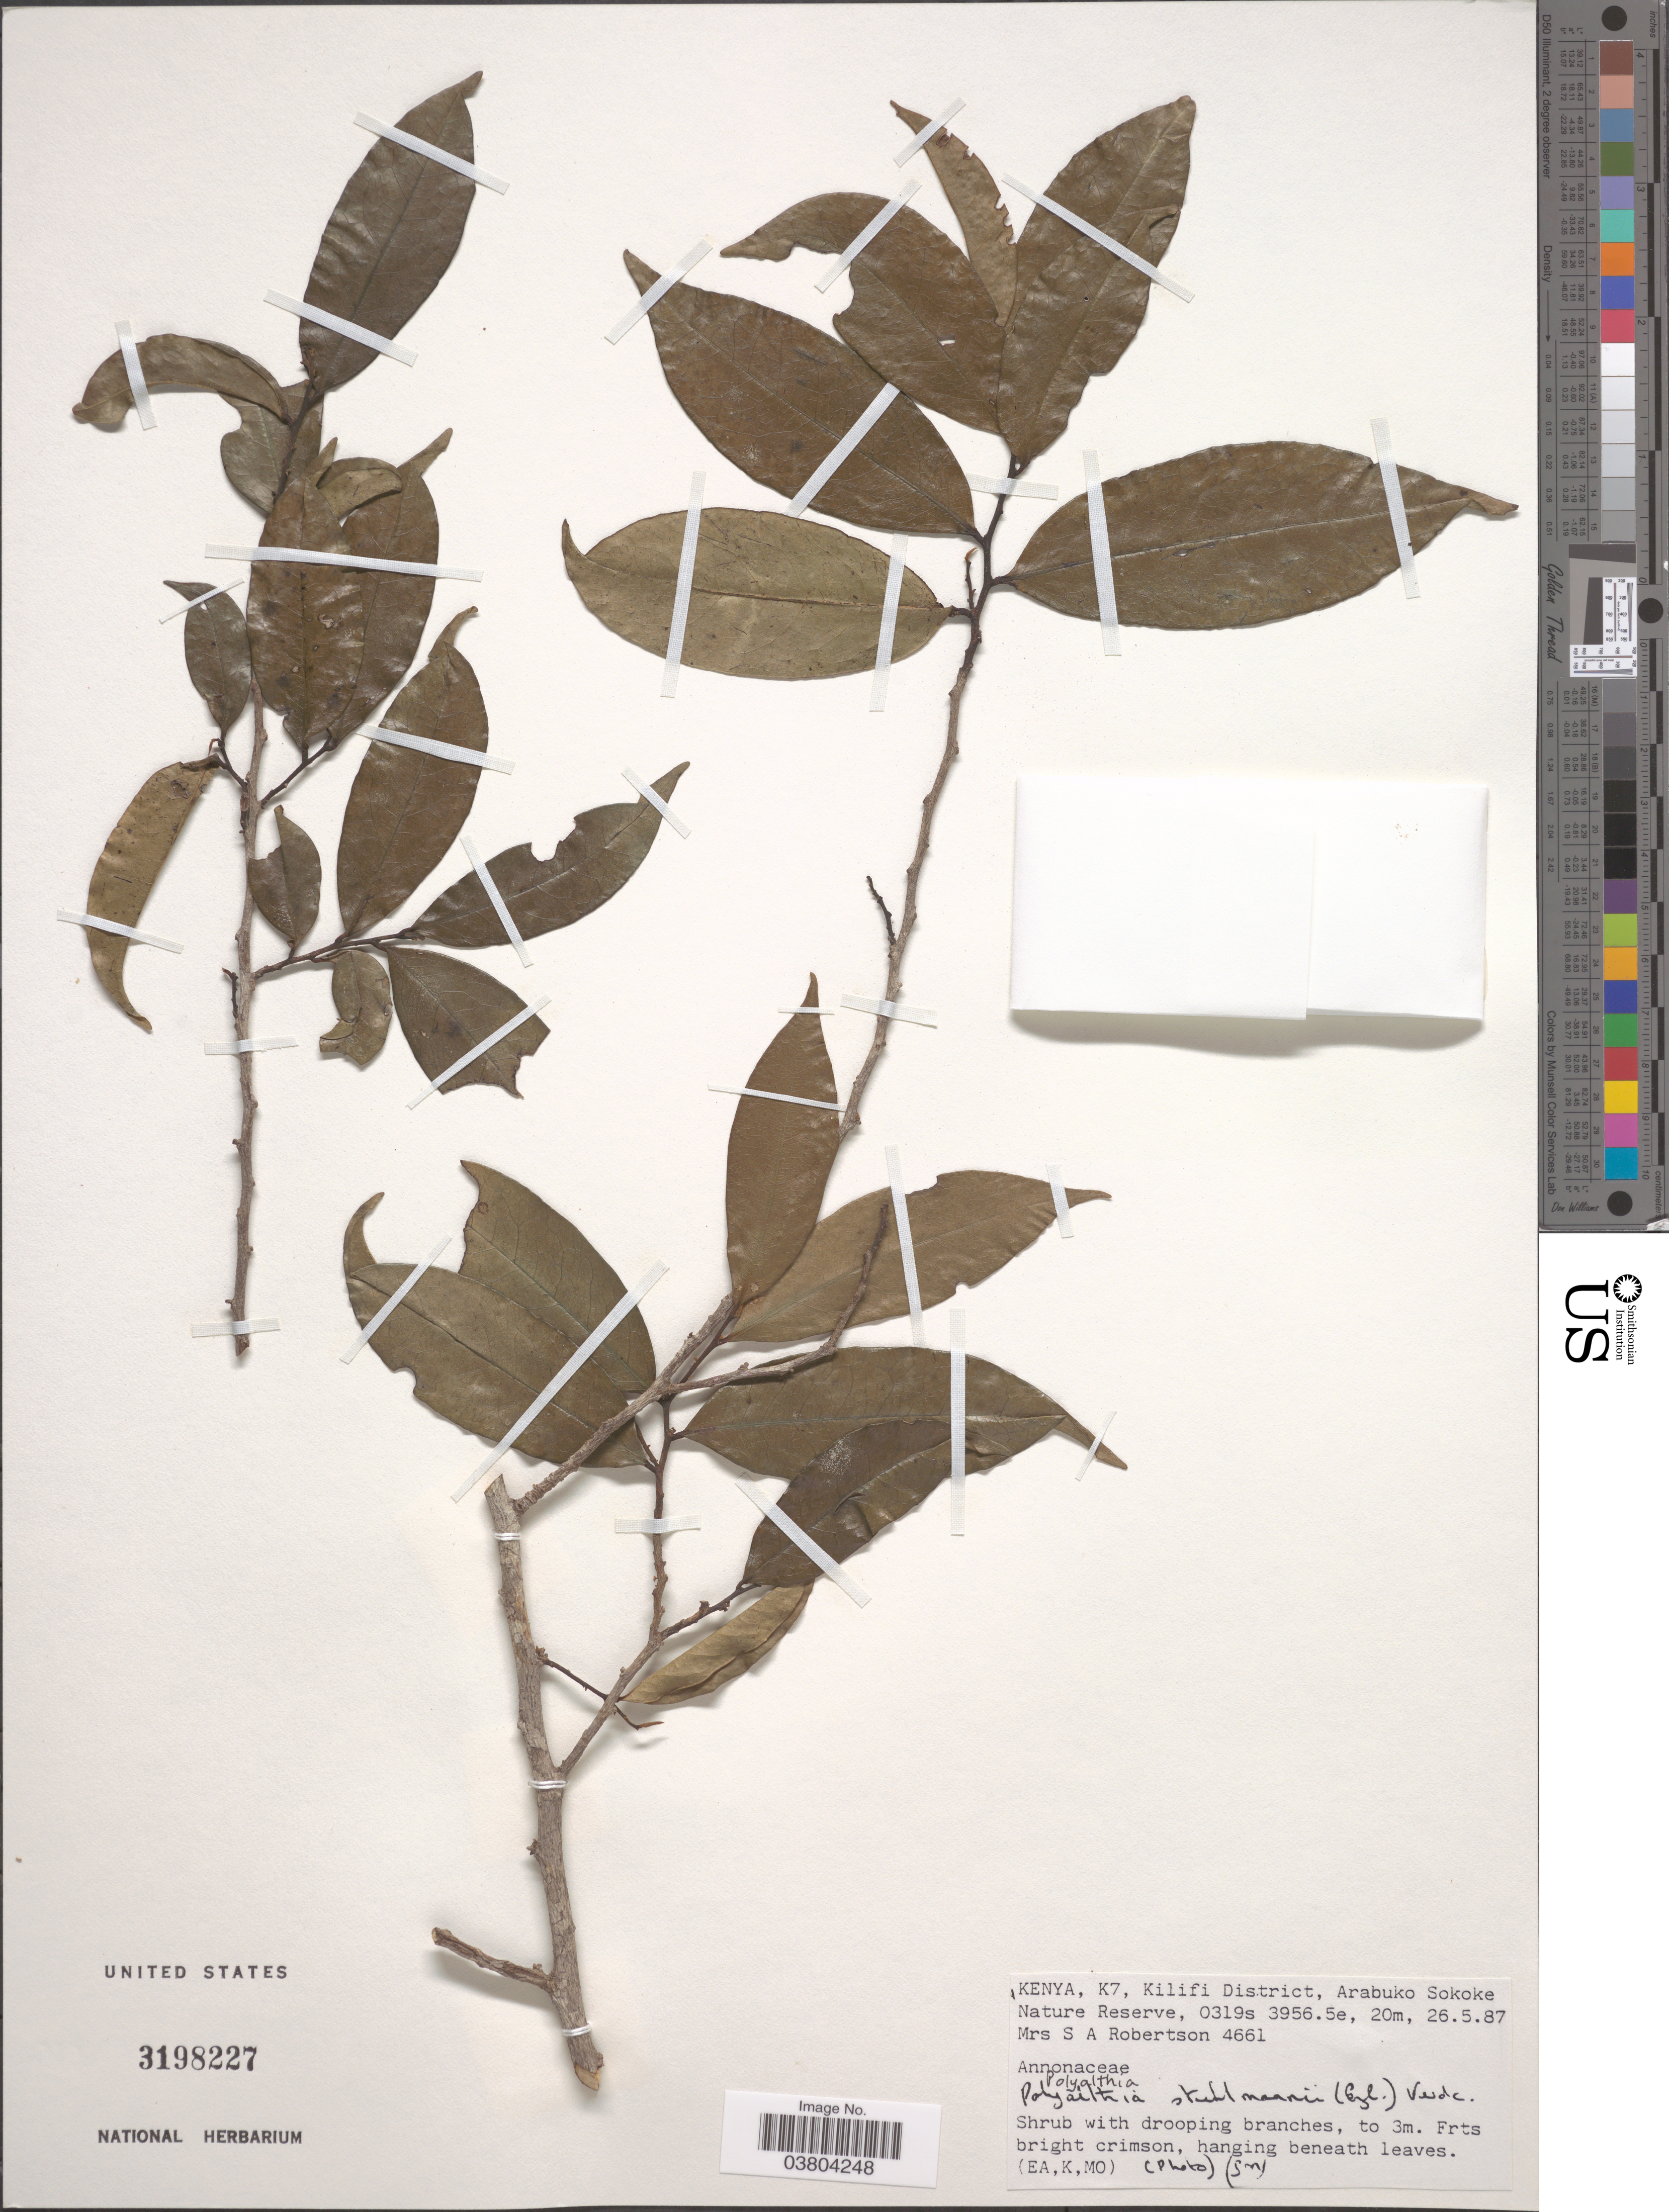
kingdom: Plantae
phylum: Tracheophyta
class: Magnoliopsida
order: Magnoliales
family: Annonaceae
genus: Polyalthia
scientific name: Polyalthia stuhlmannii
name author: (Engl.) Verdc.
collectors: S. Robertson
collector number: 4661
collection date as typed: Transcribed d/m/y: 26/5/87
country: Kenya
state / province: Kilifi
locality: K7, Kilifi District, Arabuko Sokoke Nature Reserve.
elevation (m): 20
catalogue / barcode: US 3198227